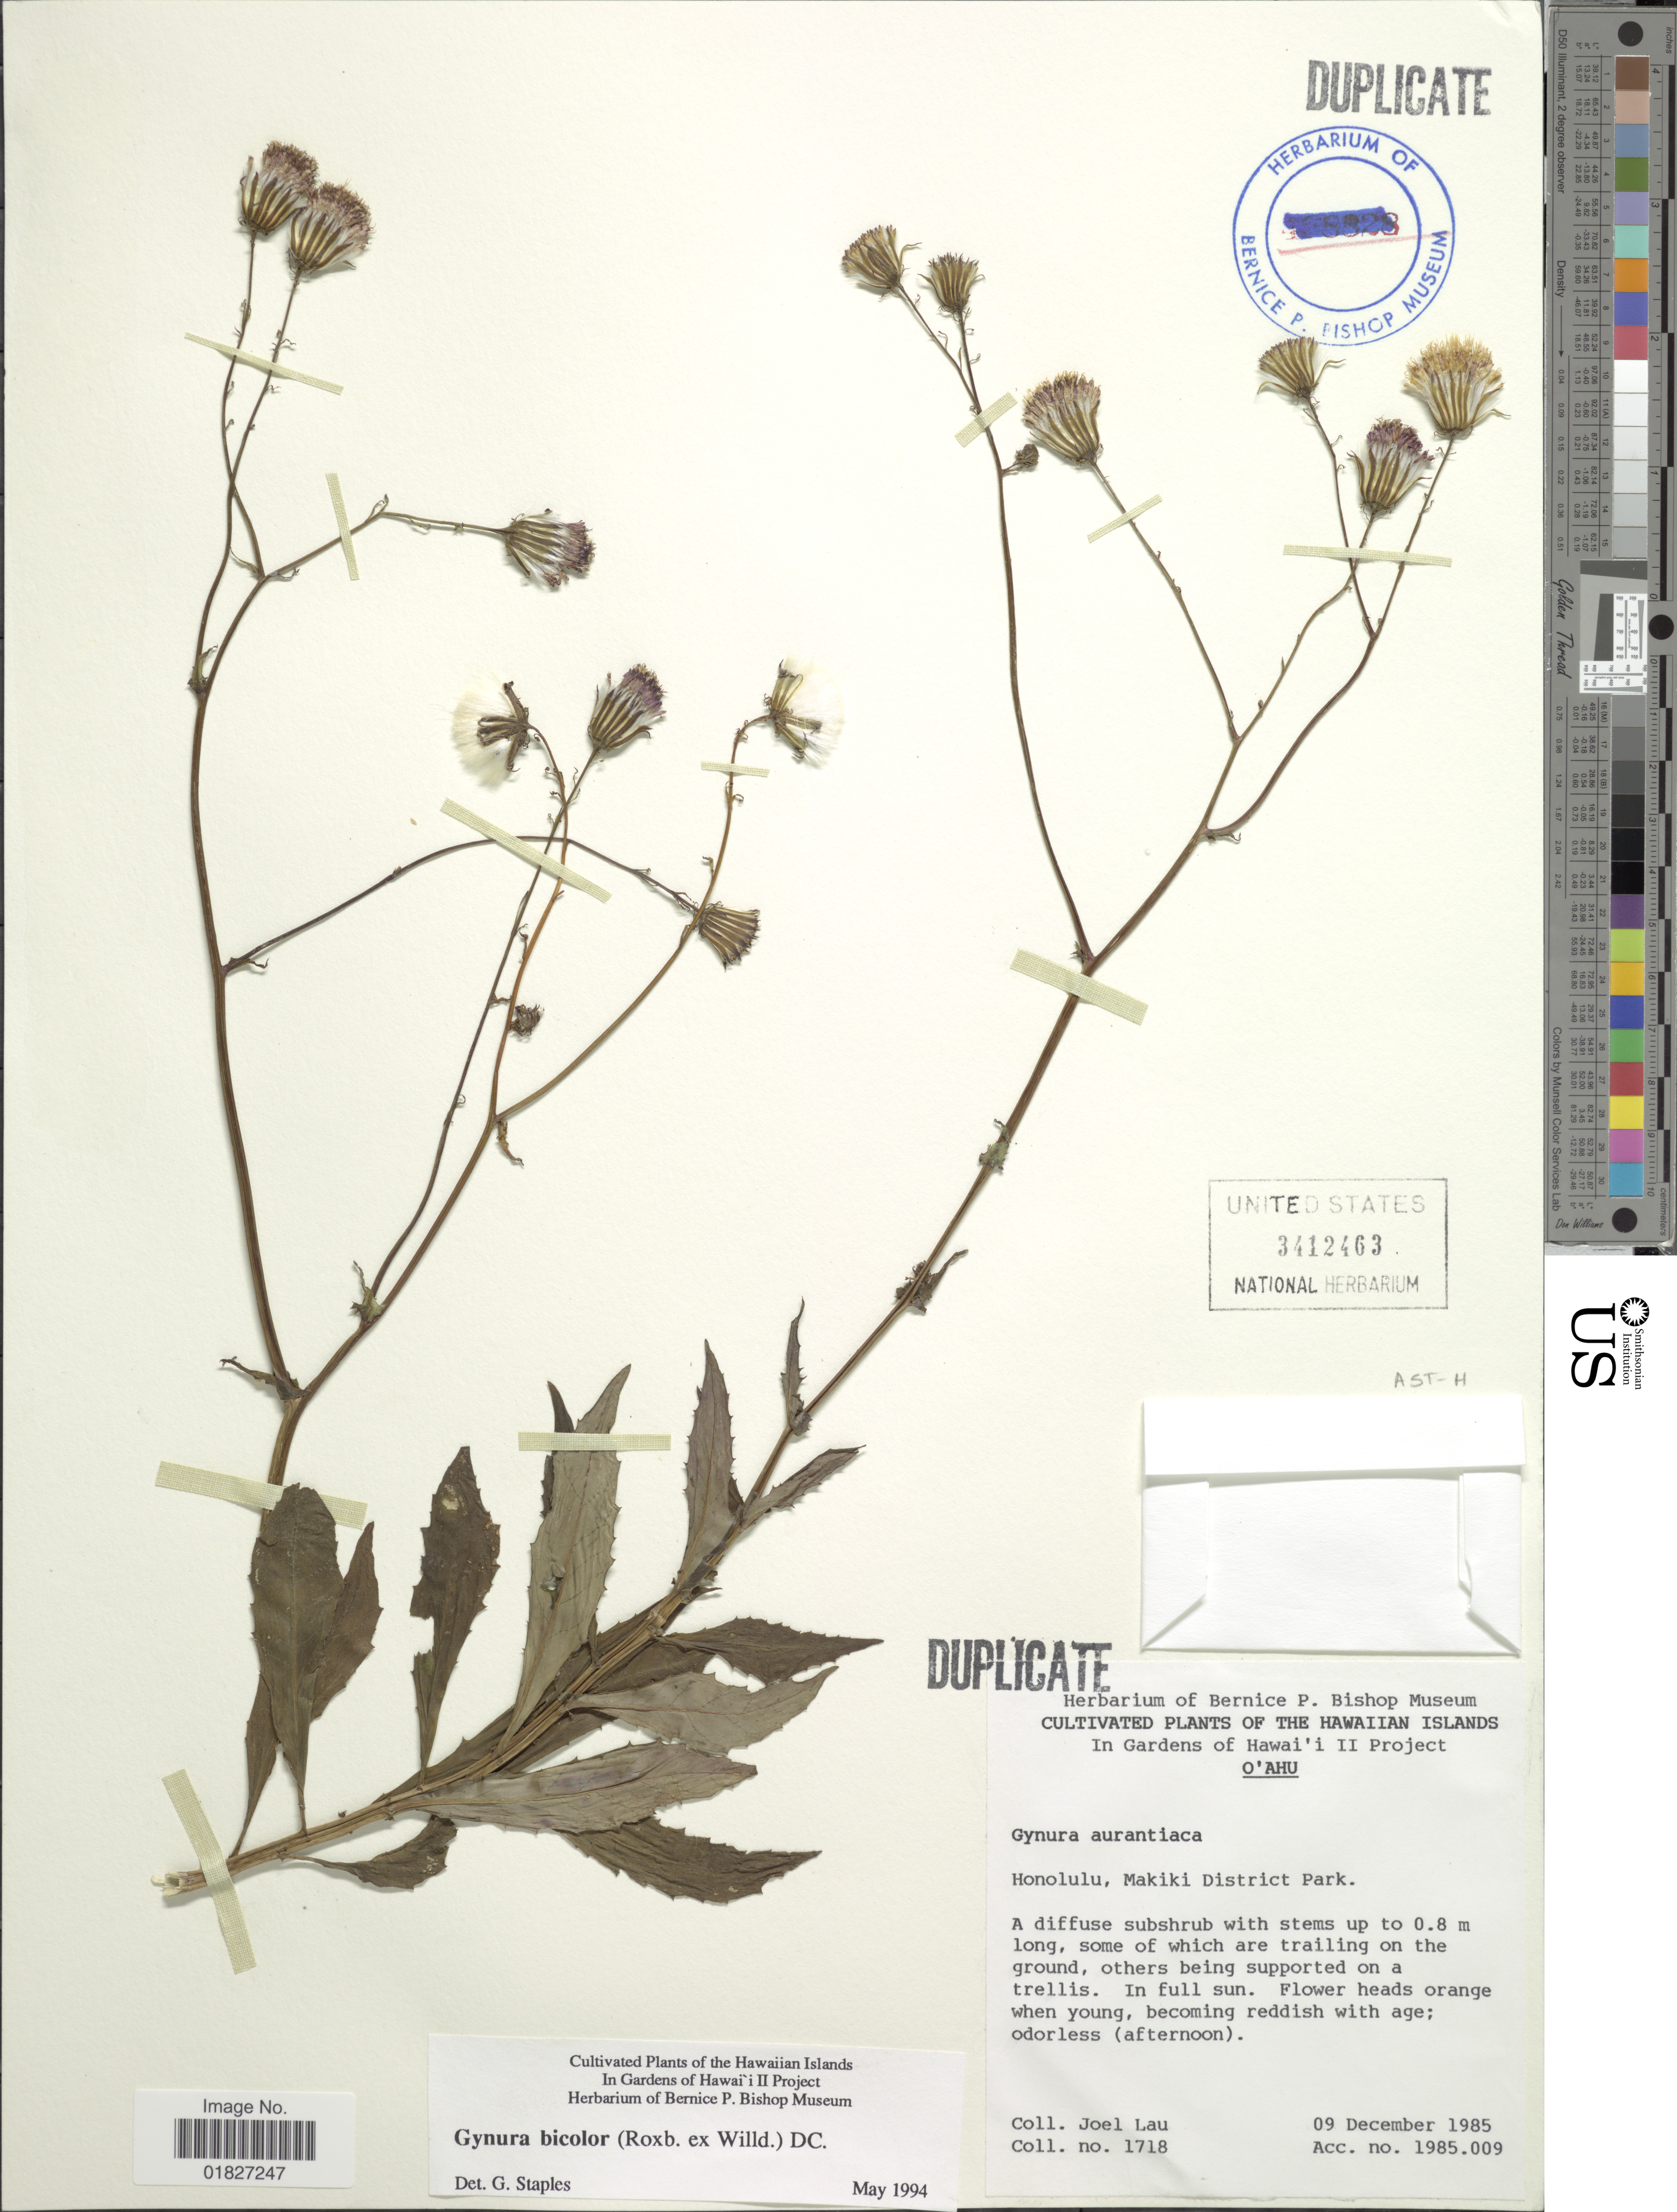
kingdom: Plantae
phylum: Tracheophyta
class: Magnoliopsida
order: Asterales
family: Asteraceae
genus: Gynura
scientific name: Gynura bicolor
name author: DC.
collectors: J. Lau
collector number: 1718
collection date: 1985-12-09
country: United States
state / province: Hawaii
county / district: Honolulu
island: Oahu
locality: Hawaiian Islands, Gardens of Hawai'i, Honolulu, Makiki District Park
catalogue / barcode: US 3412463